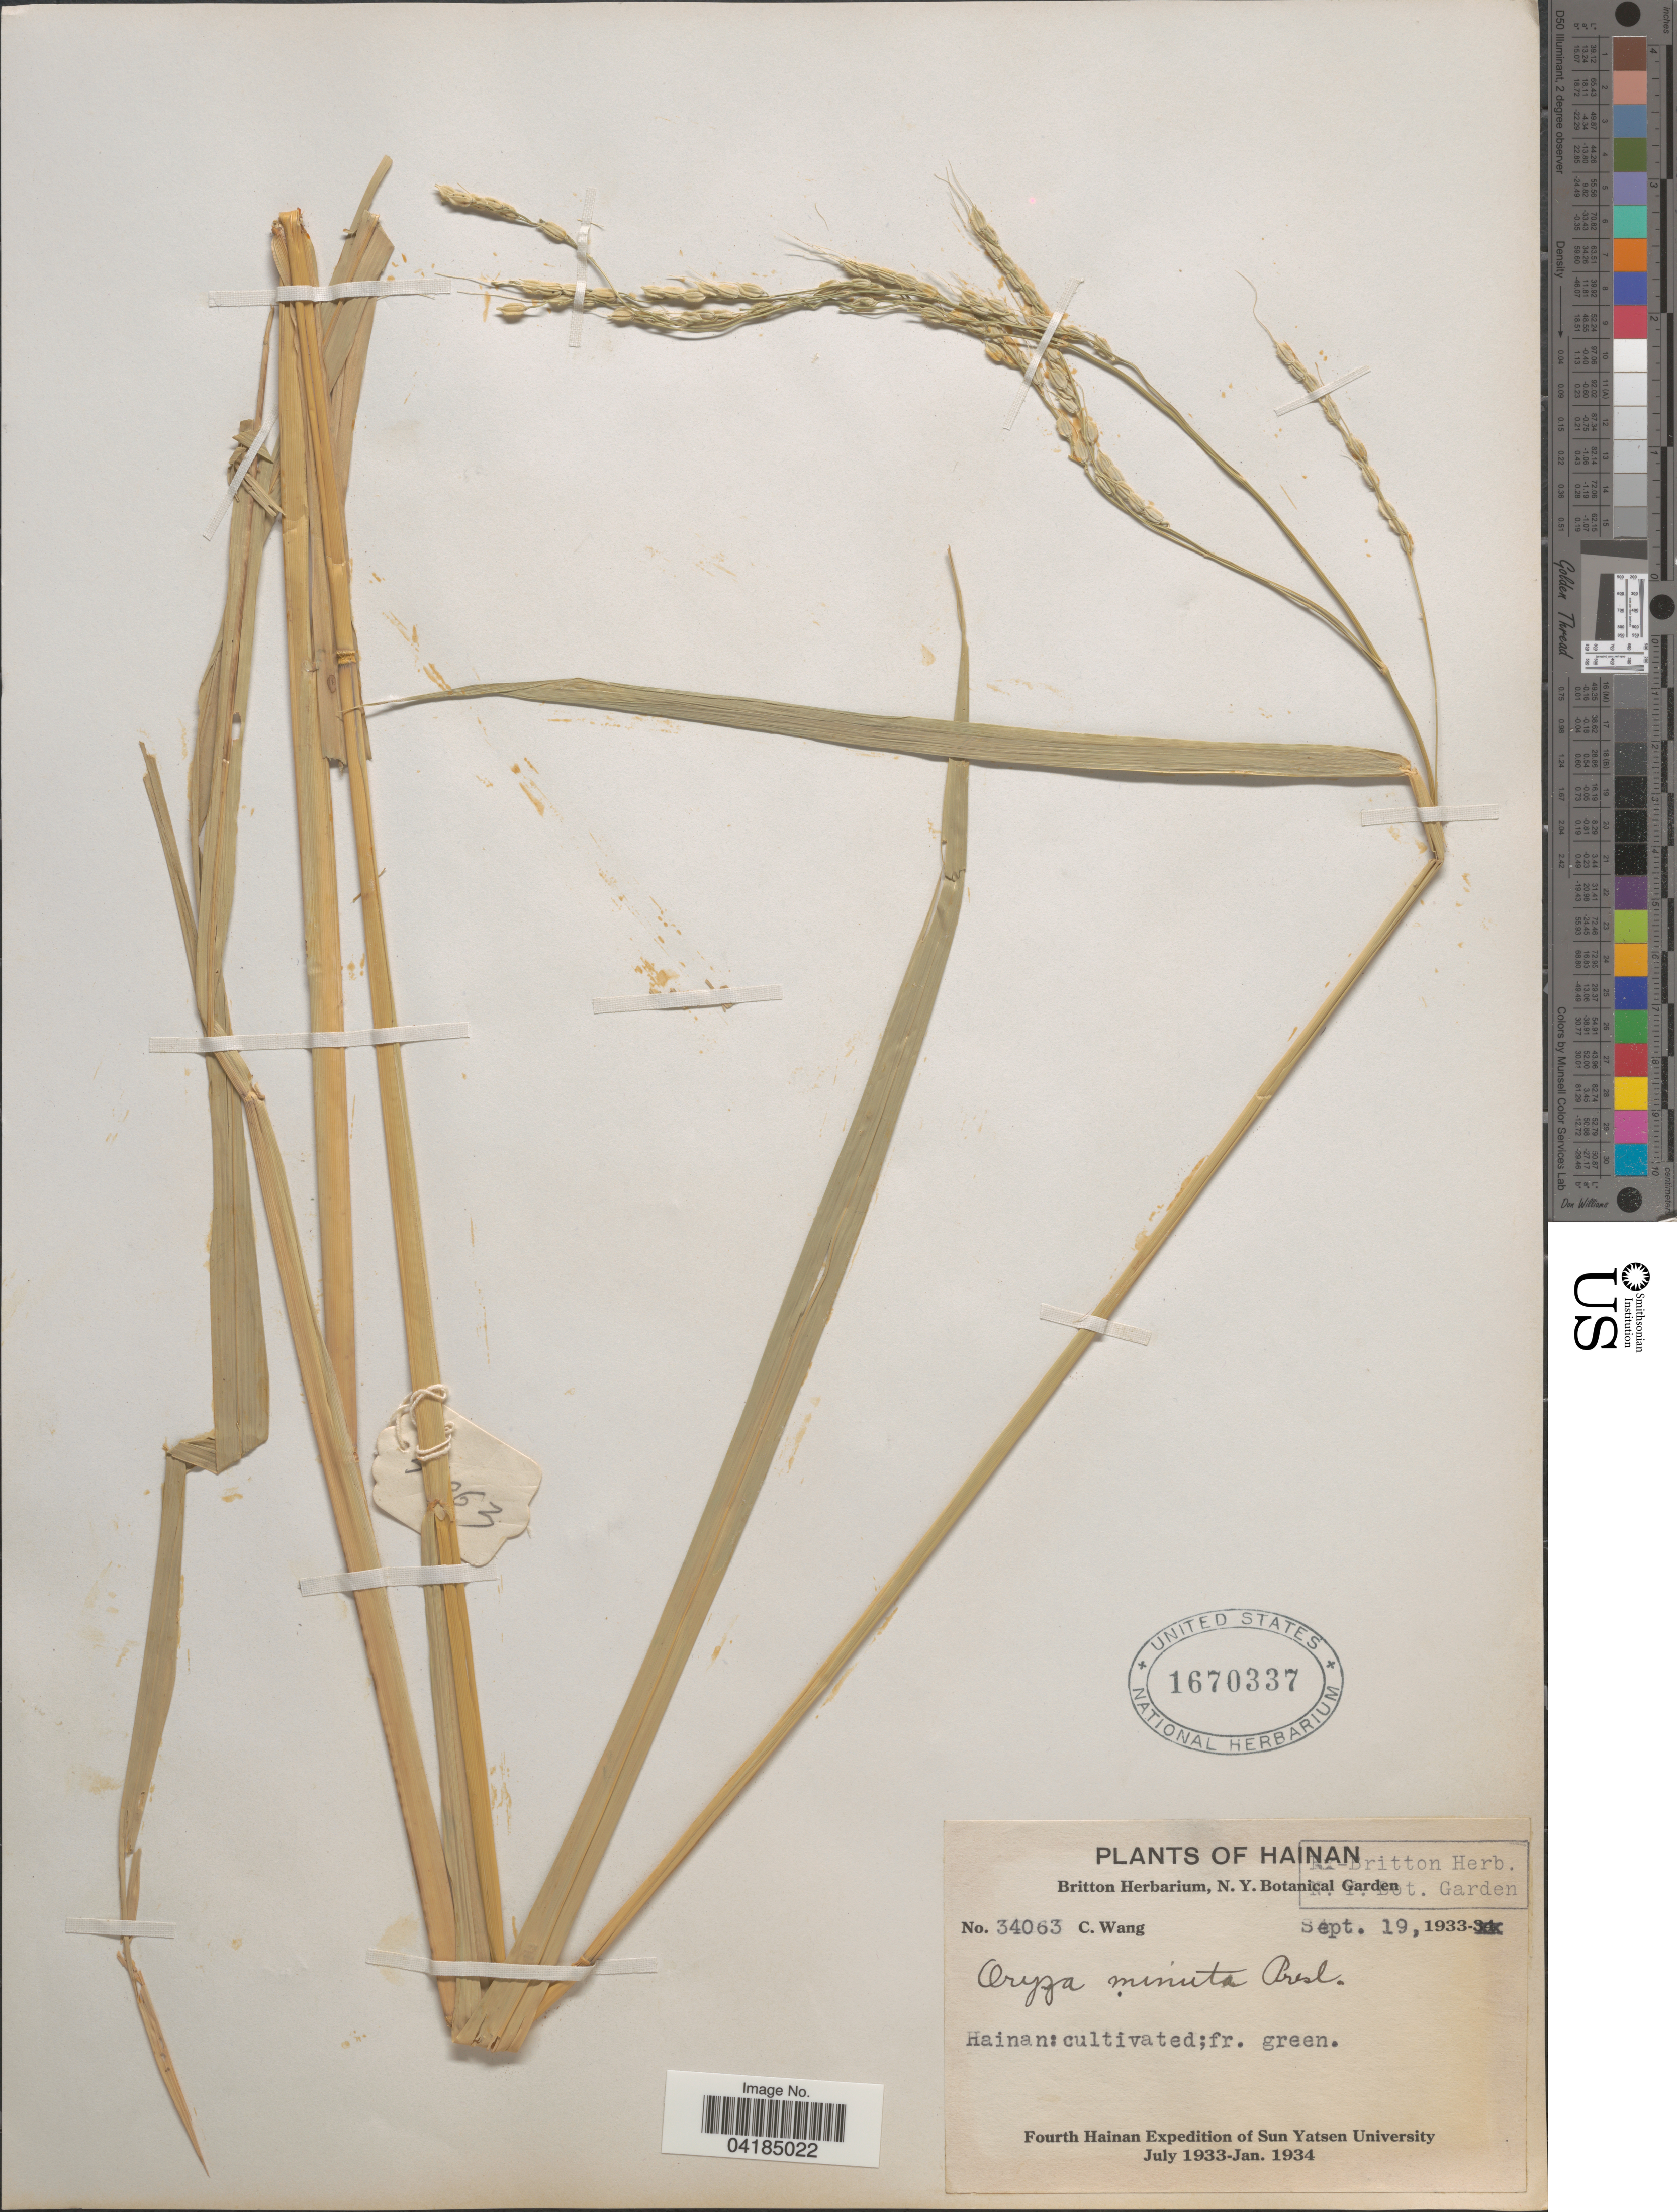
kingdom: Plantae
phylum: Tracheophyta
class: Liliopsida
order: Poales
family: Poaceae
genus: Oryza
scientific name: Oryza latifolia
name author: Desv.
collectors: C. Wang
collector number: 34063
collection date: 1933-09-19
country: China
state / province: Hainan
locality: Fourth Hainan Expedition of Sun Yatsen University July 1933-Jan. 1934.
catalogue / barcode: US 1970337